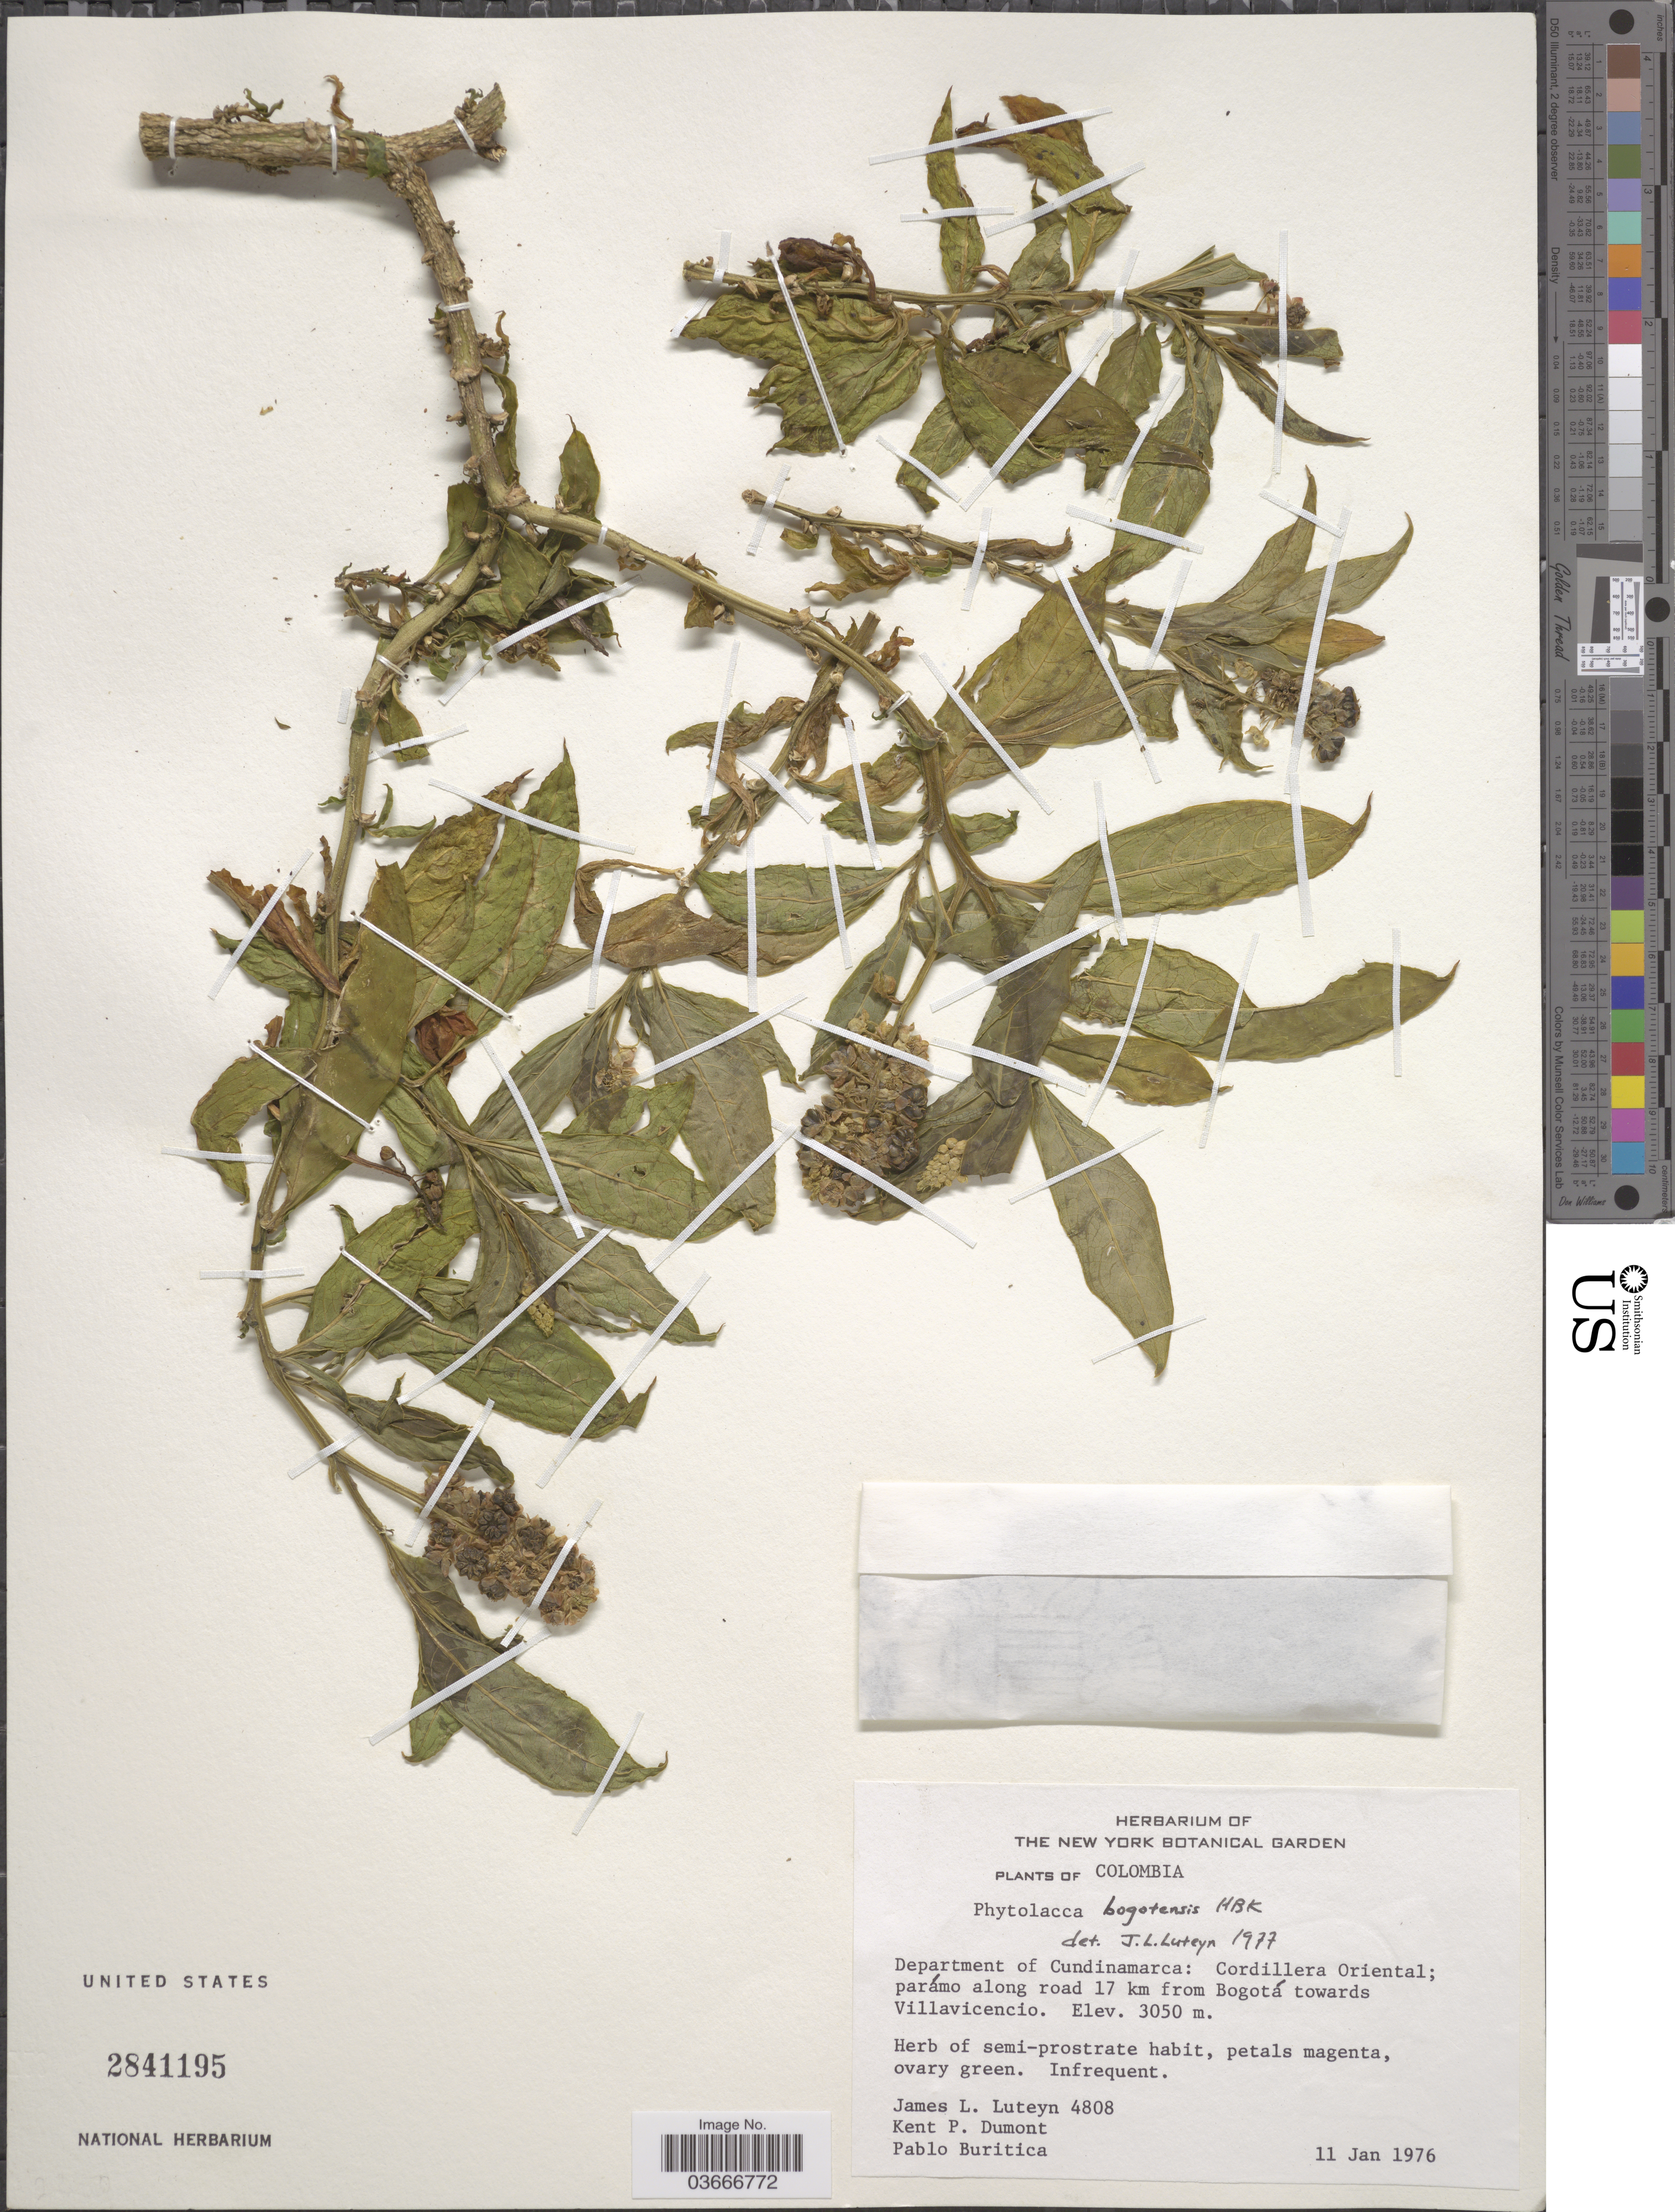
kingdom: Plantae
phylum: Tracheophyta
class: Magnoliopsida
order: Caryophyllales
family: Phytolaccaceae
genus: Phytolacca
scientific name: Phytolacca bogotensis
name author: Kunth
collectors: J. L. Luteyn, K. P. Dumont & P. Buritica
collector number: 4808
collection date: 1976-01-11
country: Colombia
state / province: Cundinamarca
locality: Department of Cundinamarca: Cordillera Oriental; parámo along road 17 km from Bogotá towards Villavicencio.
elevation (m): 3050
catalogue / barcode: US 2841195